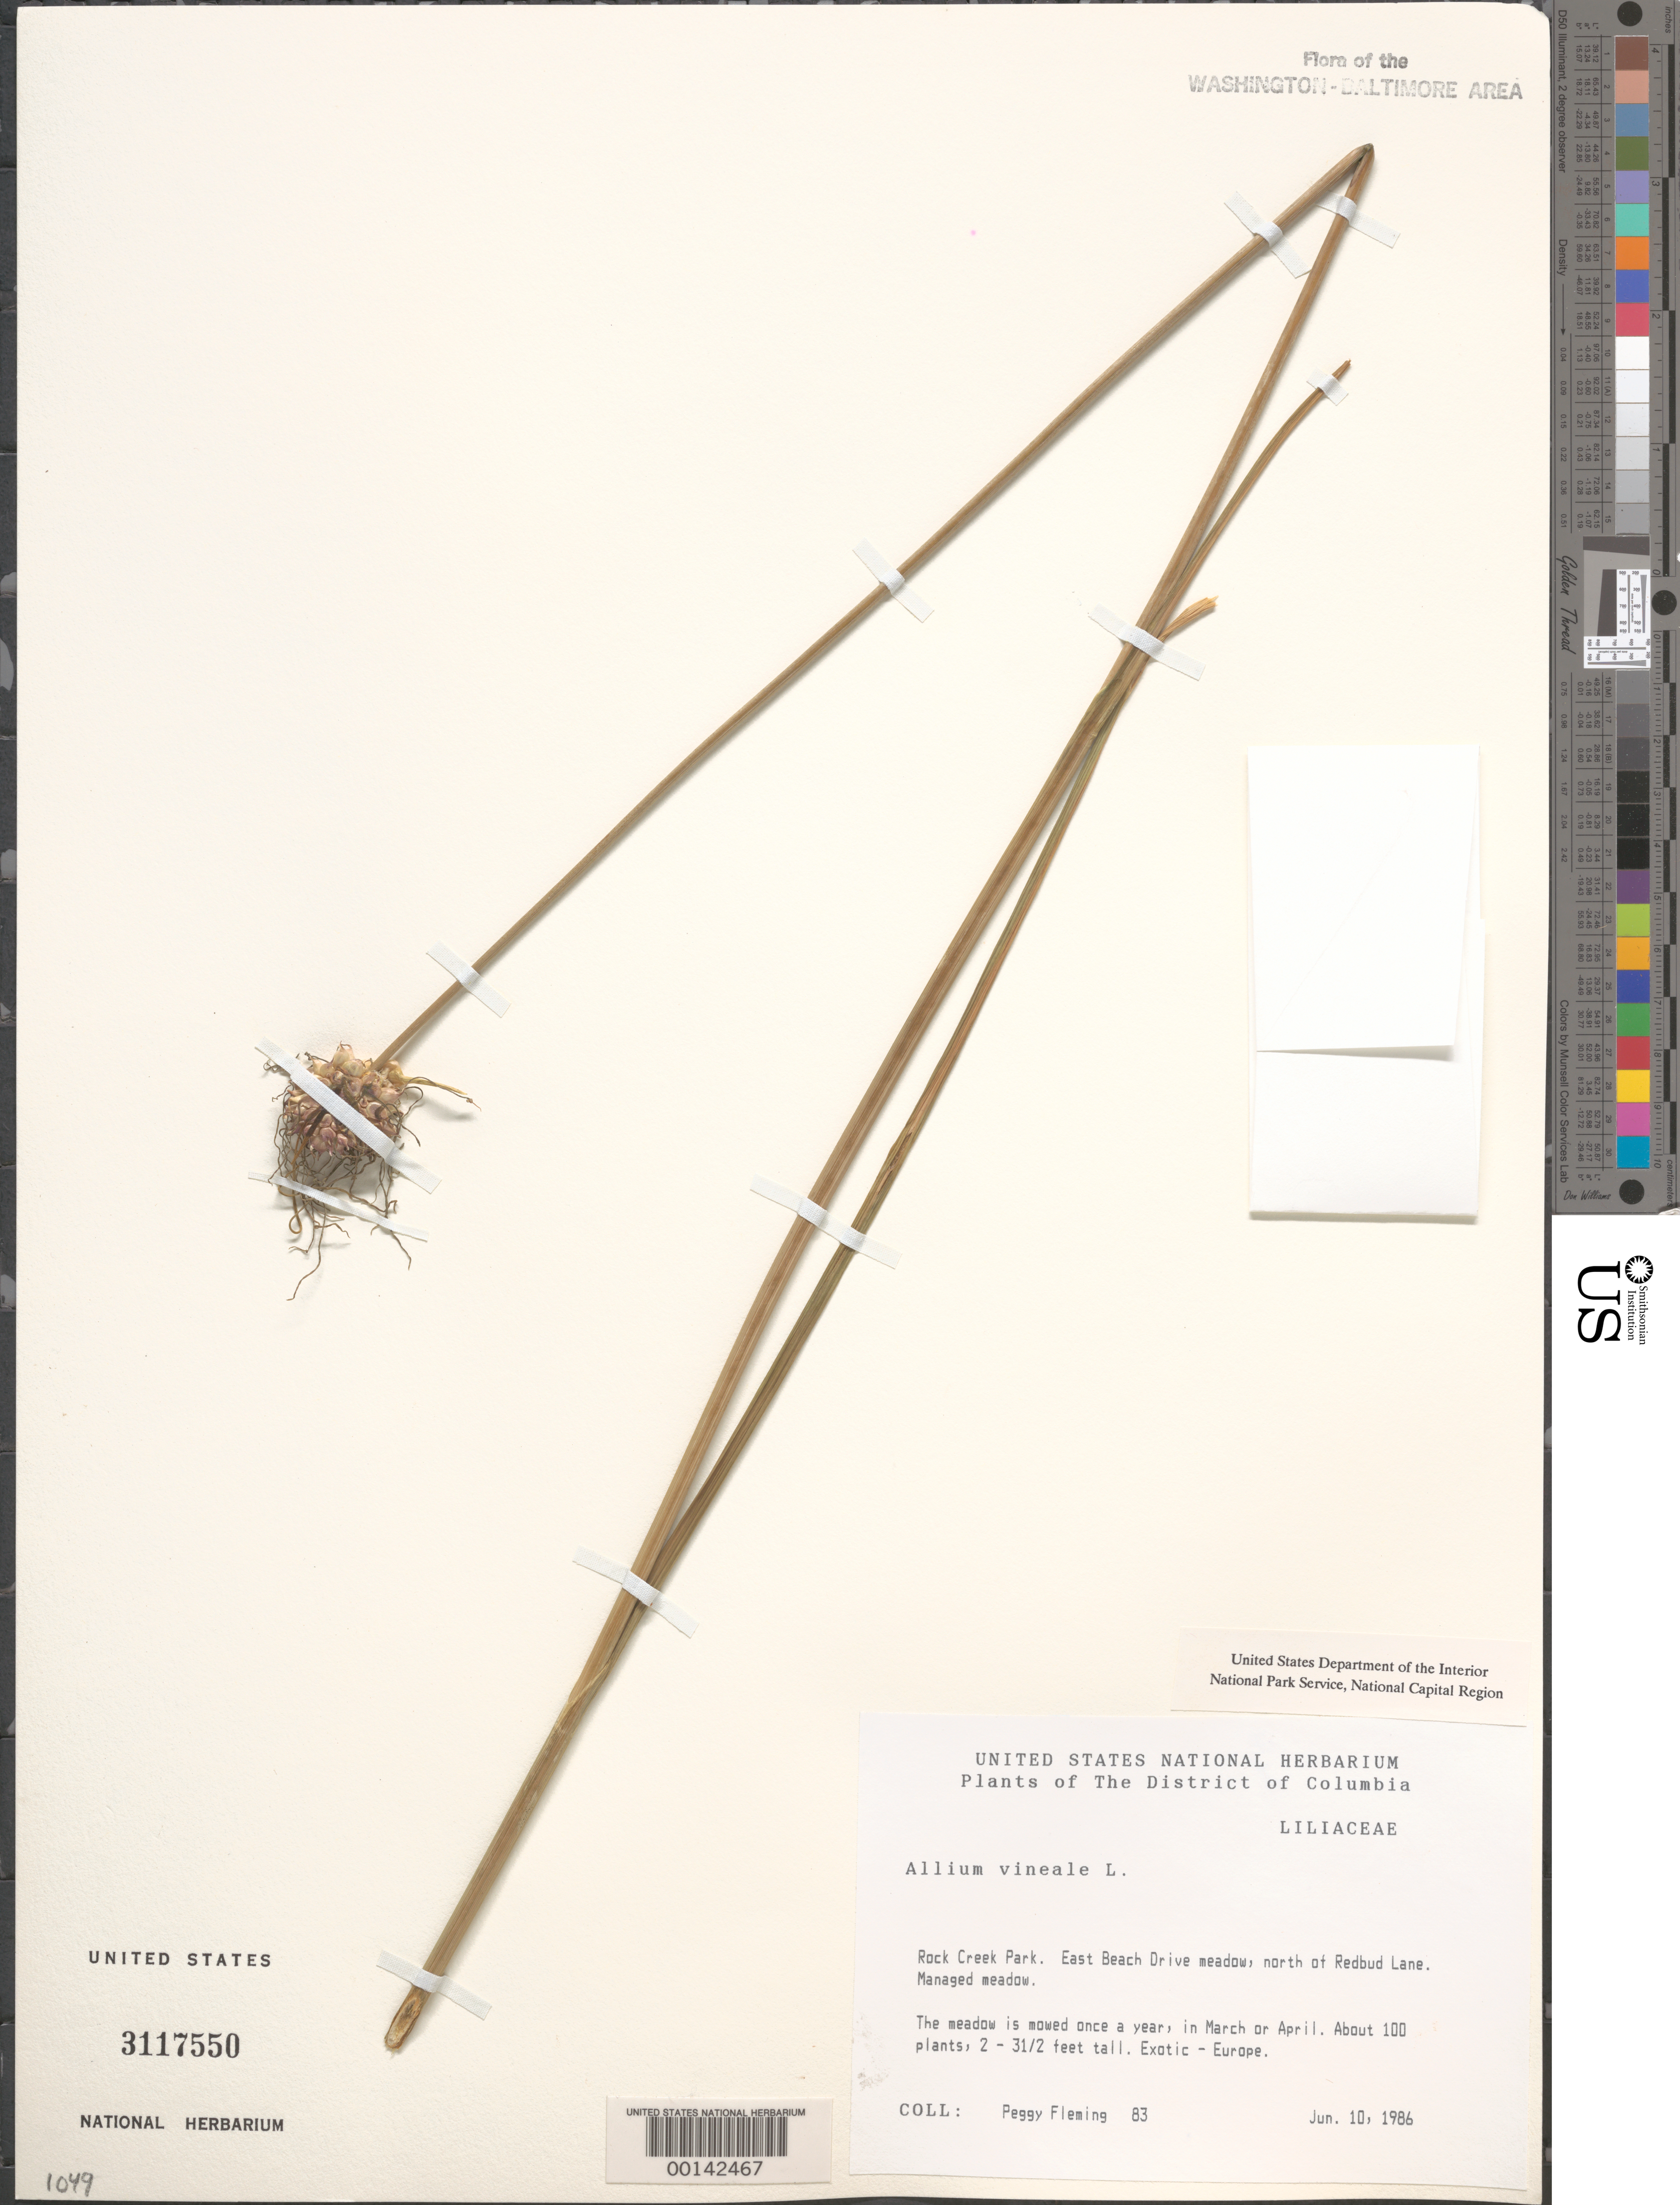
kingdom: Plantae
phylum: Tracheophyta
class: Liliopsida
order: Asparagales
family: Amaryllidaceae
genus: Allium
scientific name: Allium vineale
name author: L.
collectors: P. Fleming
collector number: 83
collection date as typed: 10 Jun 1986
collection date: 1986-06-10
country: United States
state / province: District of Columbia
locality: Rock Creek Park. East Beach Drive meadow, north of Redbud Lane. Rock Creek Park and vicinity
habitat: Managed meadow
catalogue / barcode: US 3117550